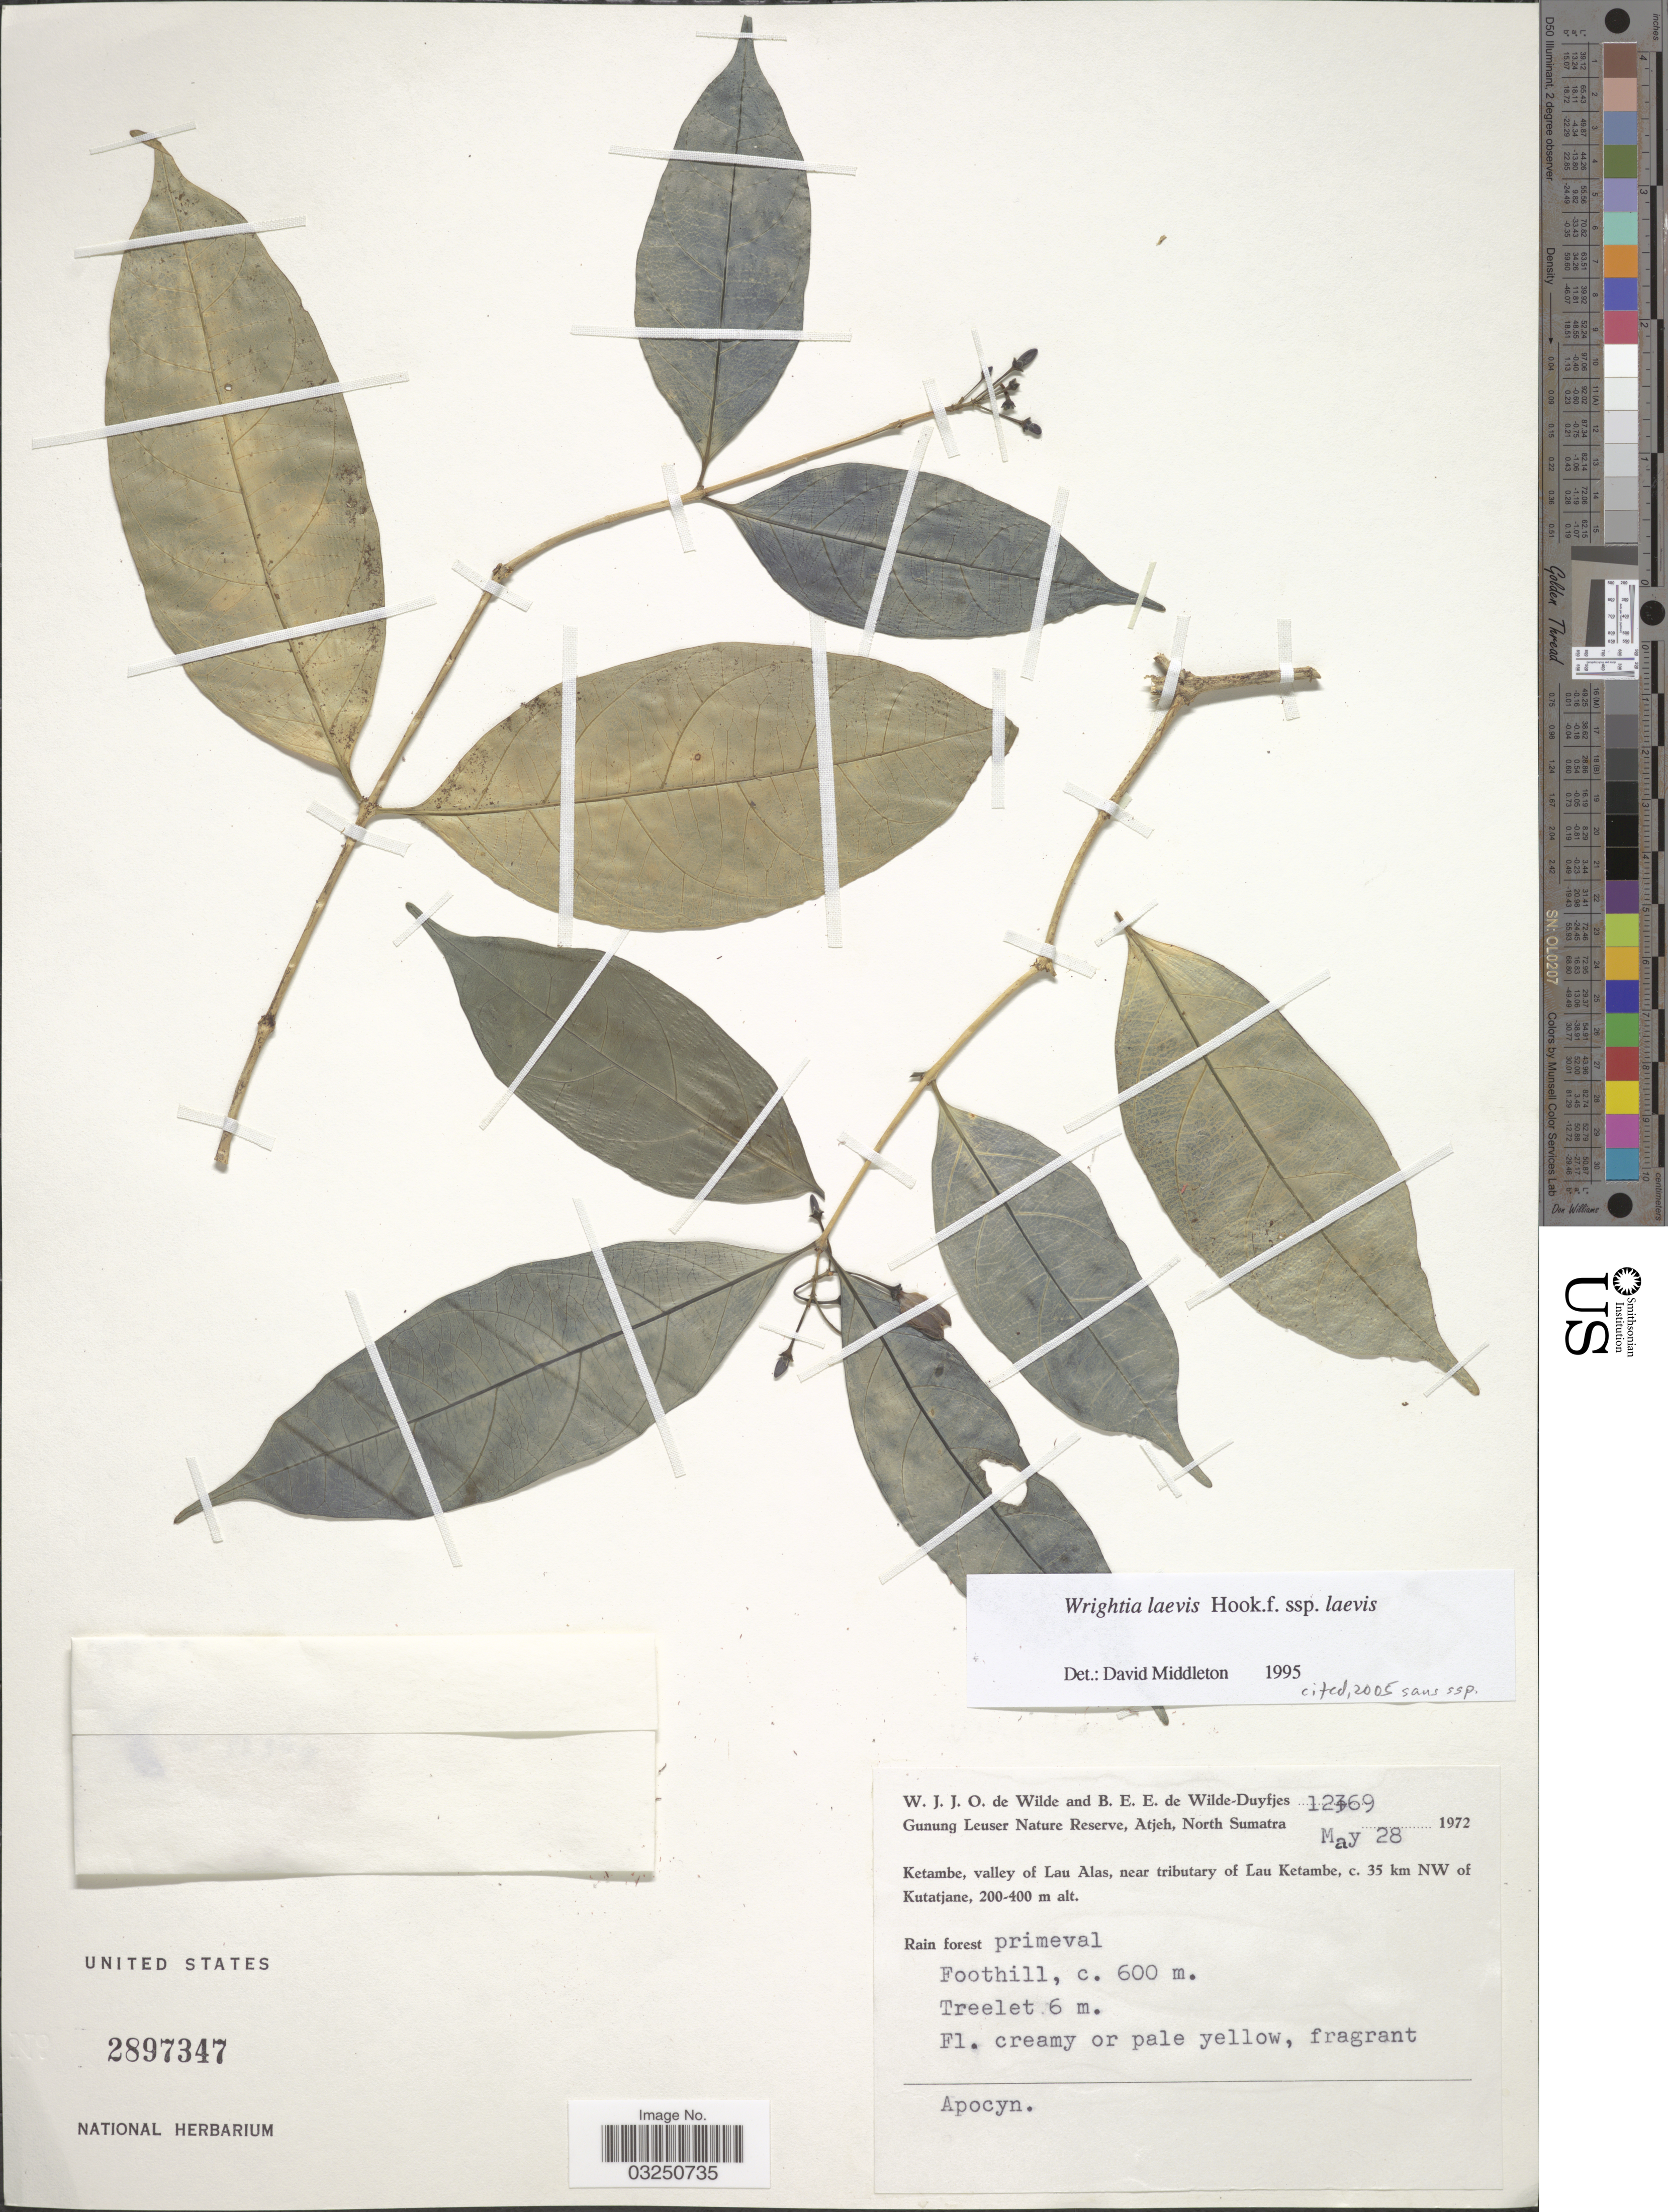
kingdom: Plantae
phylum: Tracheophyta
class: Magnoliopsida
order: Gentianales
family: Apocynaceae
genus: Wrightia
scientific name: Wrightia laevis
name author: Hook. f.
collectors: W. J. de Wilde & B. E. de Wilde-Duyfjes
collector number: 12369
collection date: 1972-05-28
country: Indonesia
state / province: Sumatra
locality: Gunung Leuser Nature Reserve, Atjeh, North Sumatra. Ketambe, valley of Lau Alas, near tributary of Lau Ketambe, c. 35 km NW of Kutatjane.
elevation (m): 200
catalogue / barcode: US 2897347